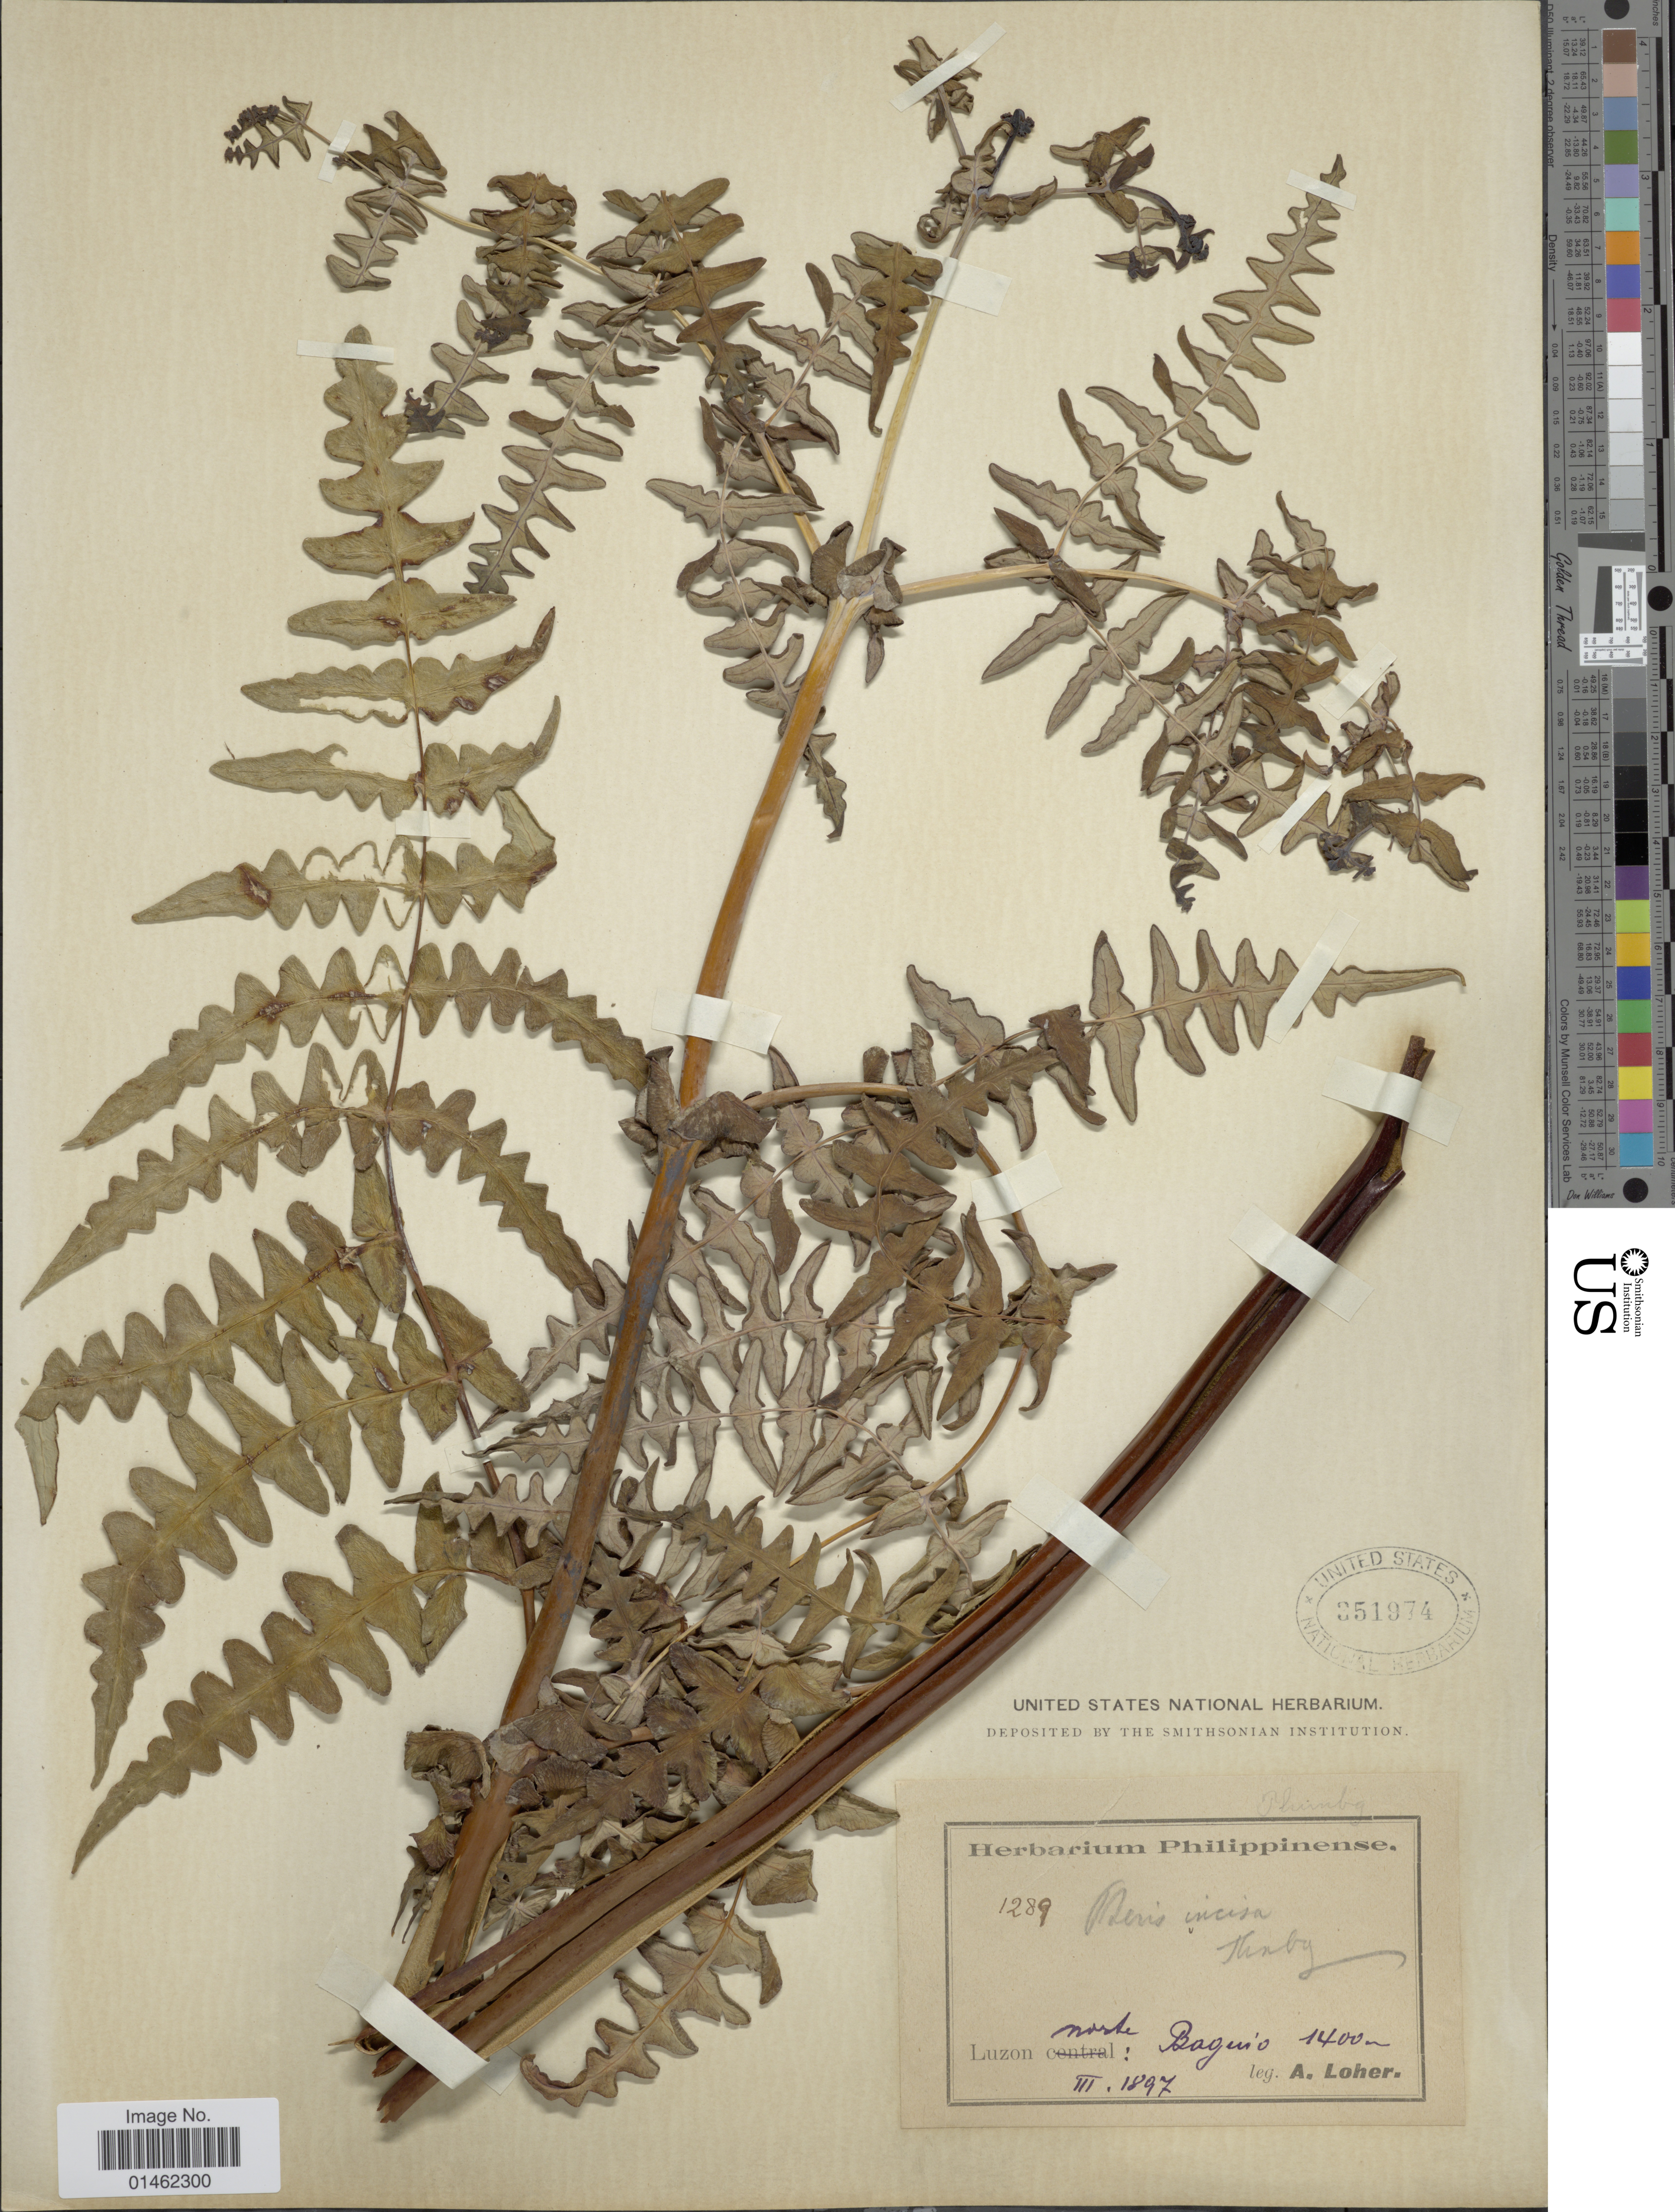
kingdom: Plantae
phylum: Tracheophyta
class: Polypodiopsida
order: Polypodiales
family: Dennstaedtiaceae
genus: Histiopteris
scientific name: Histiopteris incisa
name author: (Thunb.) J. Sm.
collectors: A. Loher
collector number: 1289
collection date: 1897-03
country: Philippines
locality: Luzon norte: baguio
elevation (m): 1400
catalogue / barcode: US 351974